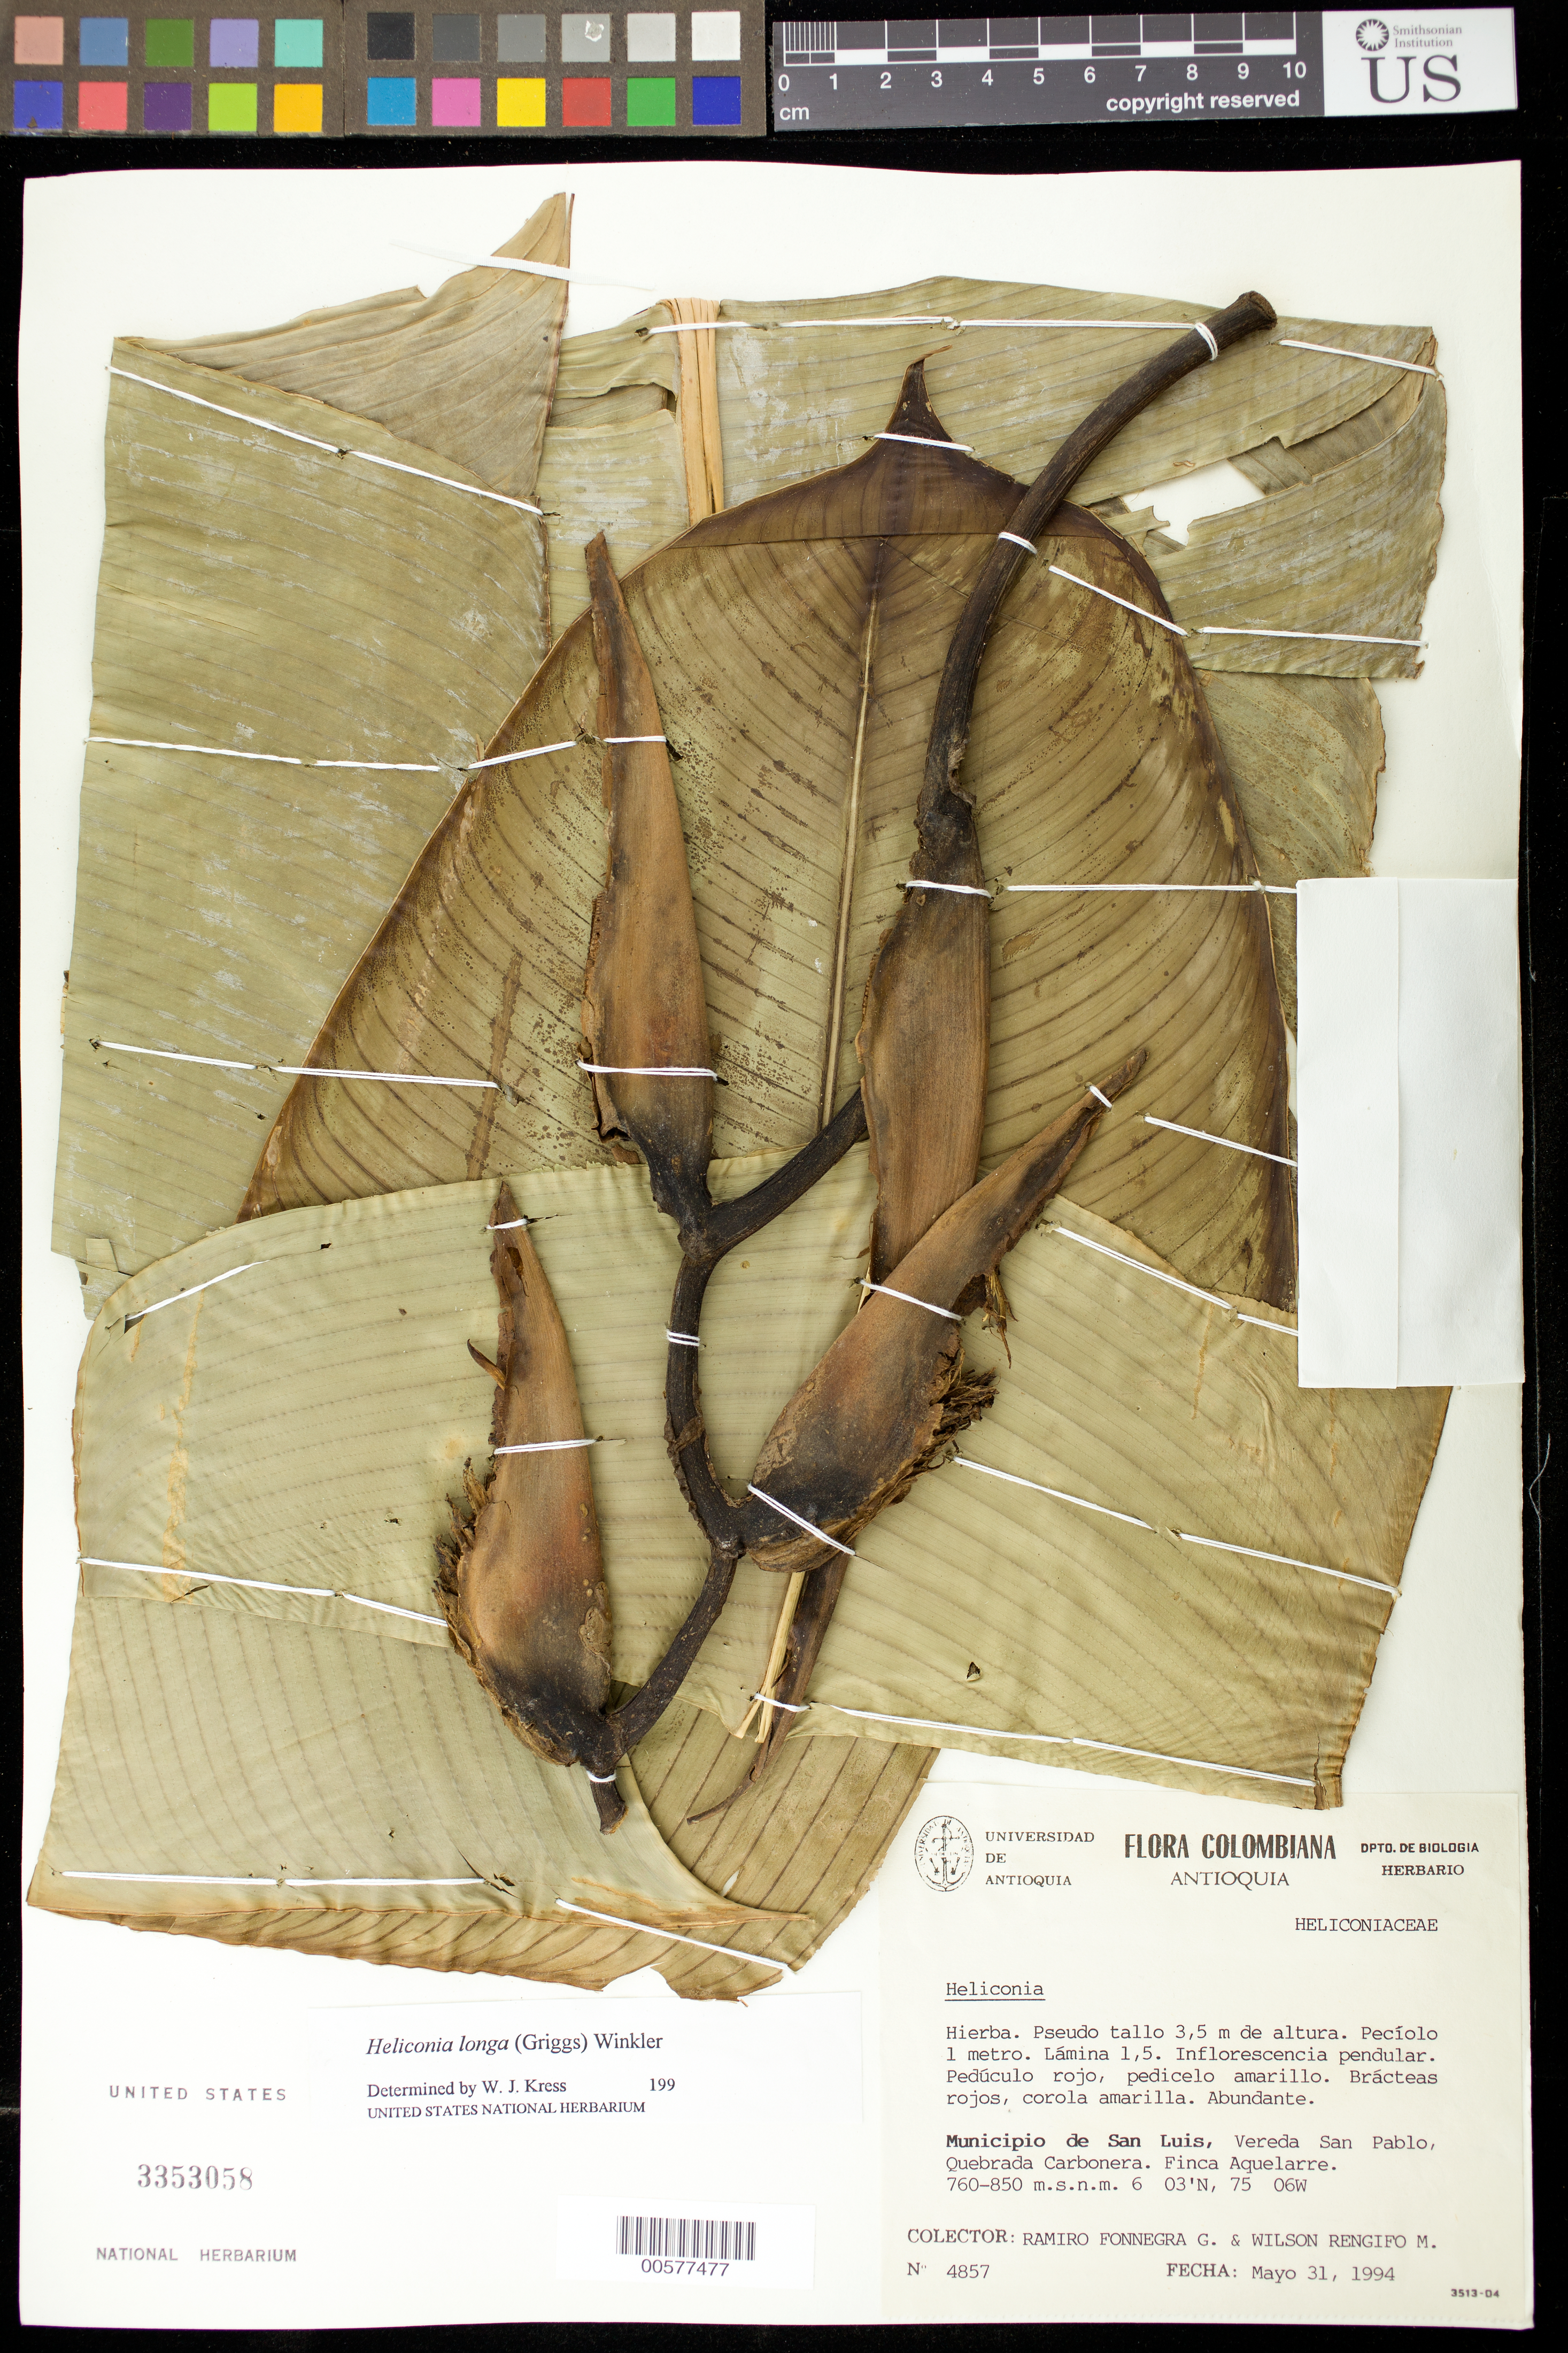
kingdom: Plantae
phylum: Tracheophyta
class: Liliopsida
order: Zingiberales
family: Heliconiaceae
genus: Heliconia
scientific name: Heliconia longa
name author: (R.F. Griggs) H.J.P. Winkl.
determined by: Kress, W. J., (US), Smithsonian Institution - National Museum of Natural History (UNITED STATES)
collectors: R. Fonnegra G. & W. Rengifo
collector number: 4857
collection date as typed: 31 May 1994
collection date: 1994-05-31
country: Colombia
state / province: Antioquia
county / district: San Luis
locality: San Pablo road, Carbonera waterfalls, Aquelarre ranch.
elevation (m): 760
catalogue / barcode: US 3353058